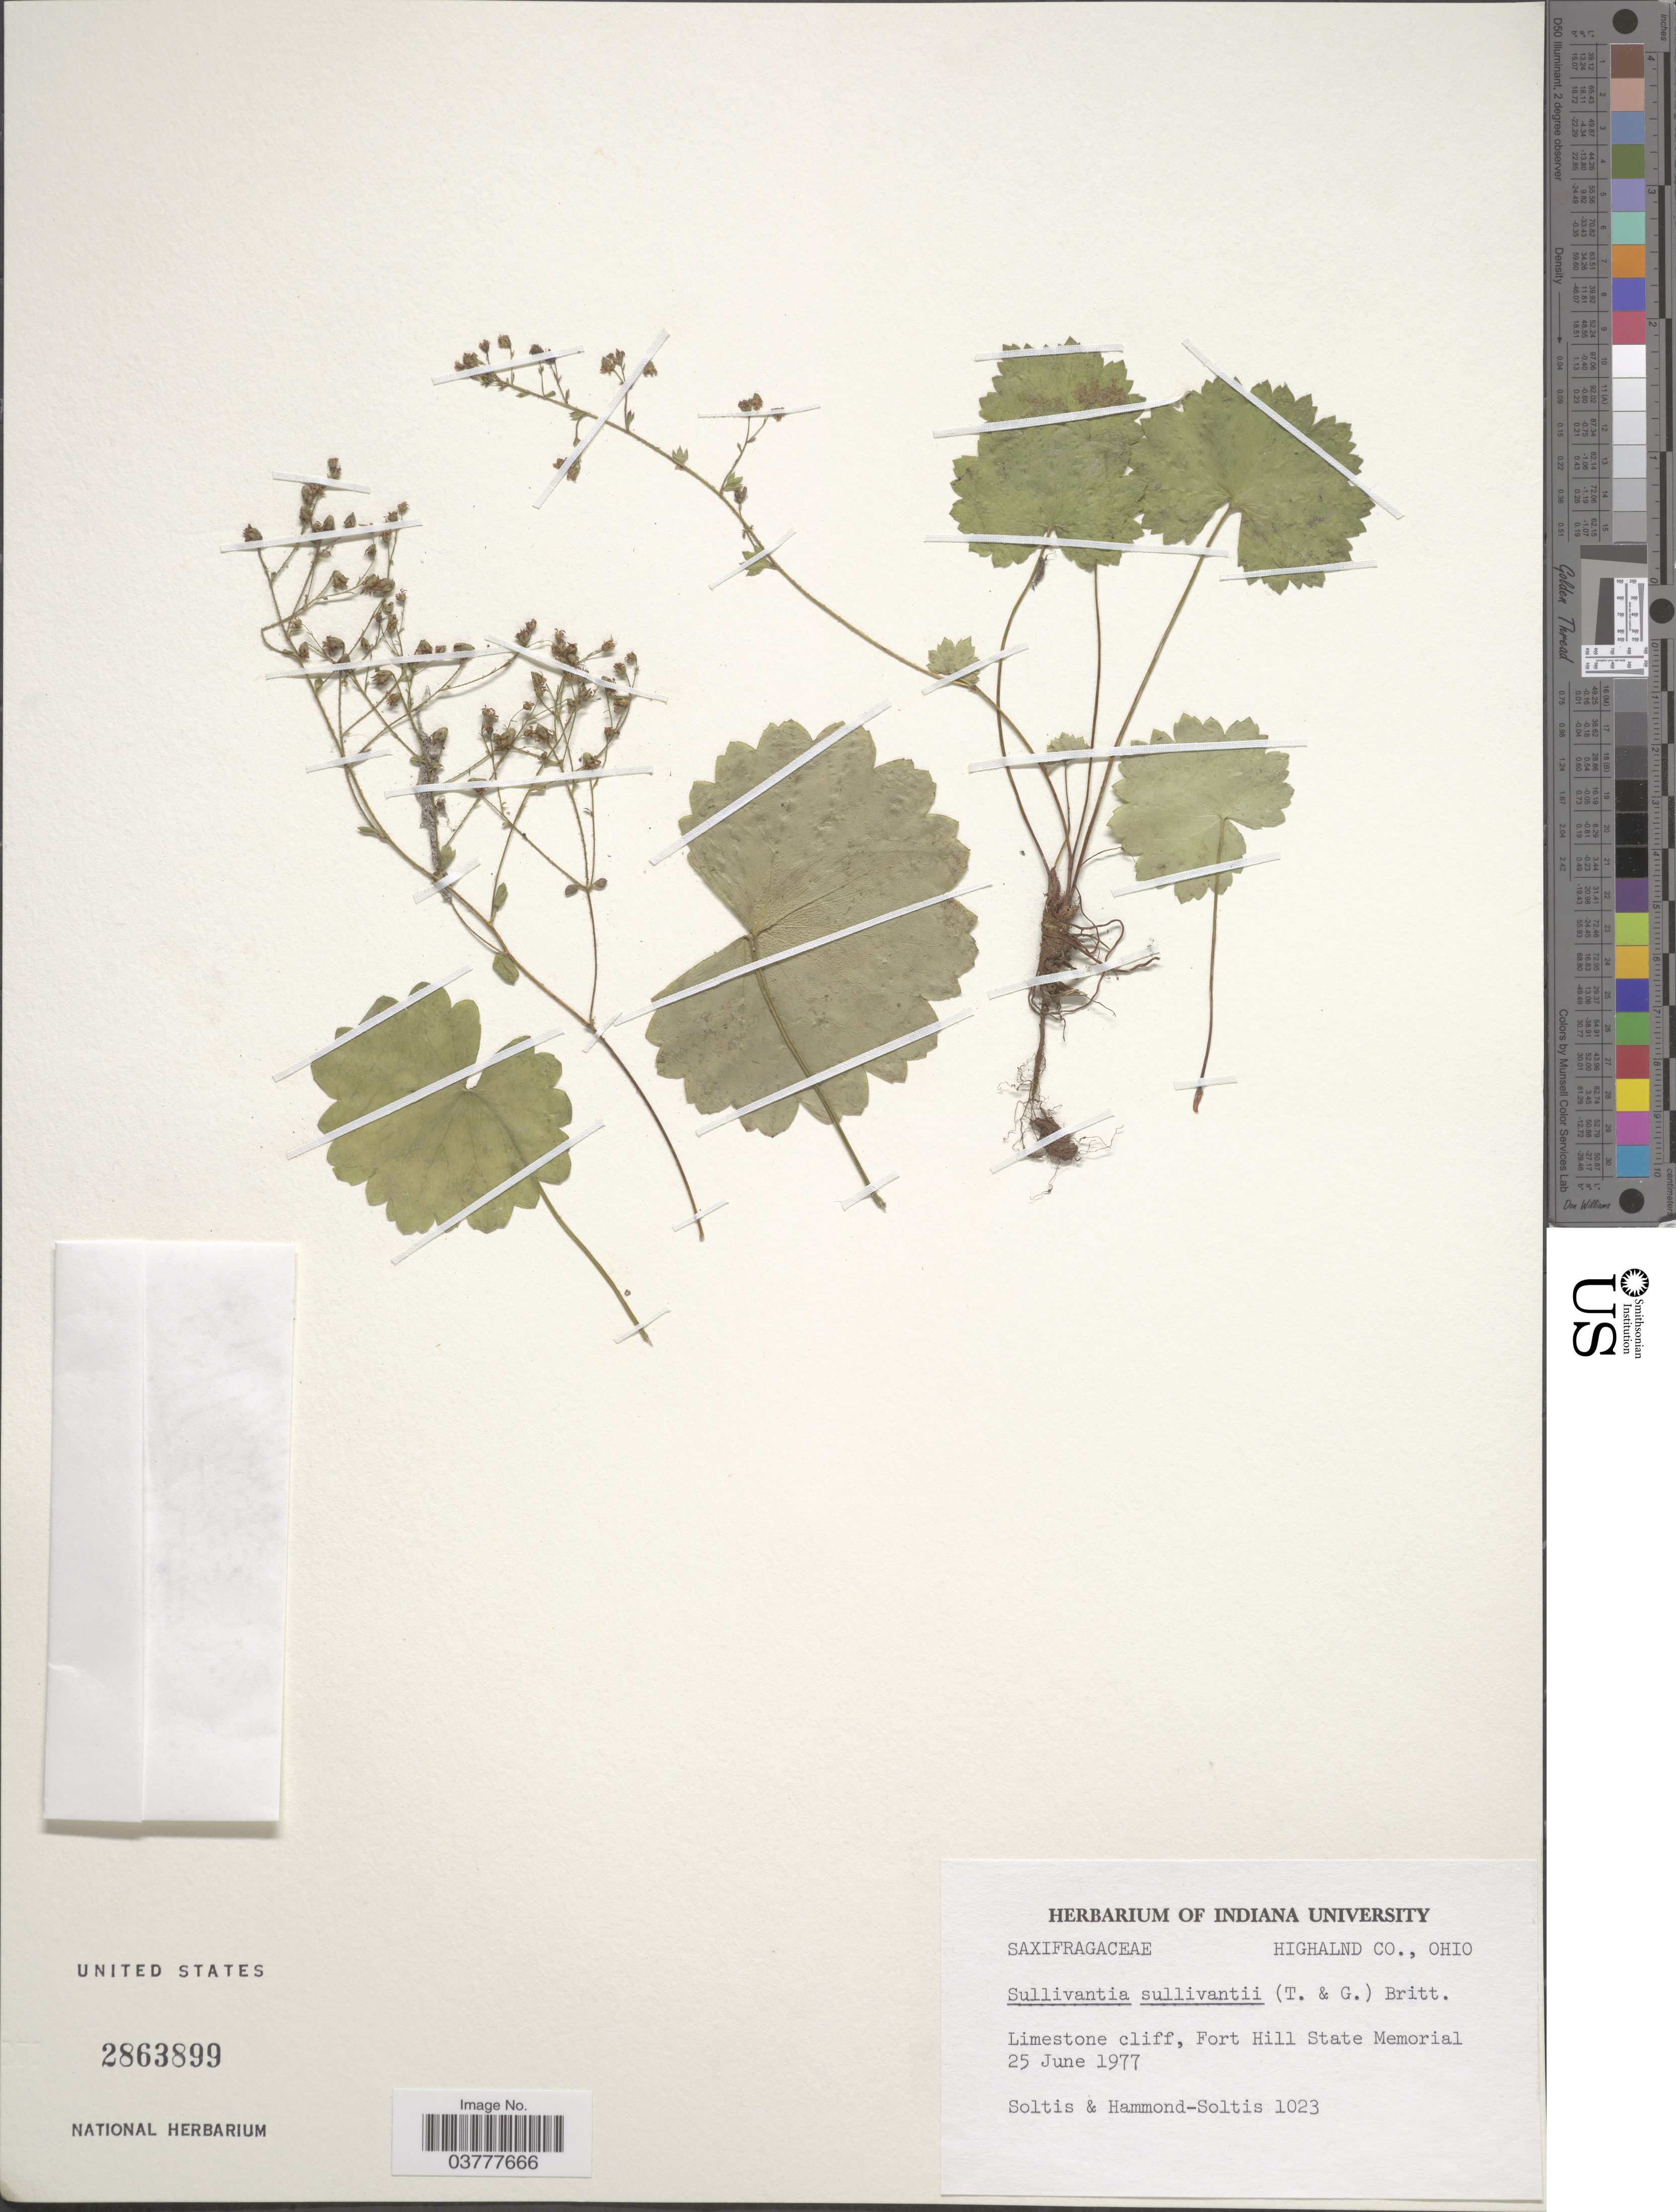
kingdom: Plantae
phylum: Tracheophyta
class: Magnoliopsida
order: Saxifragales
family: Saxifragaceae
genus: Sullivantia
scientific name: Sullivantia sullivantii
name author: (Torr. & A. Gray) Britton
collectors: -. Soltis & Hammond-Soltis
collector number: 1023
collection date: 1977-06-25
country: United States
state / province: Ohio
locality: Highalnd Co. Limestone Cliff, Fort Hill State Memorial.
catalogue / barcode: US 2863899